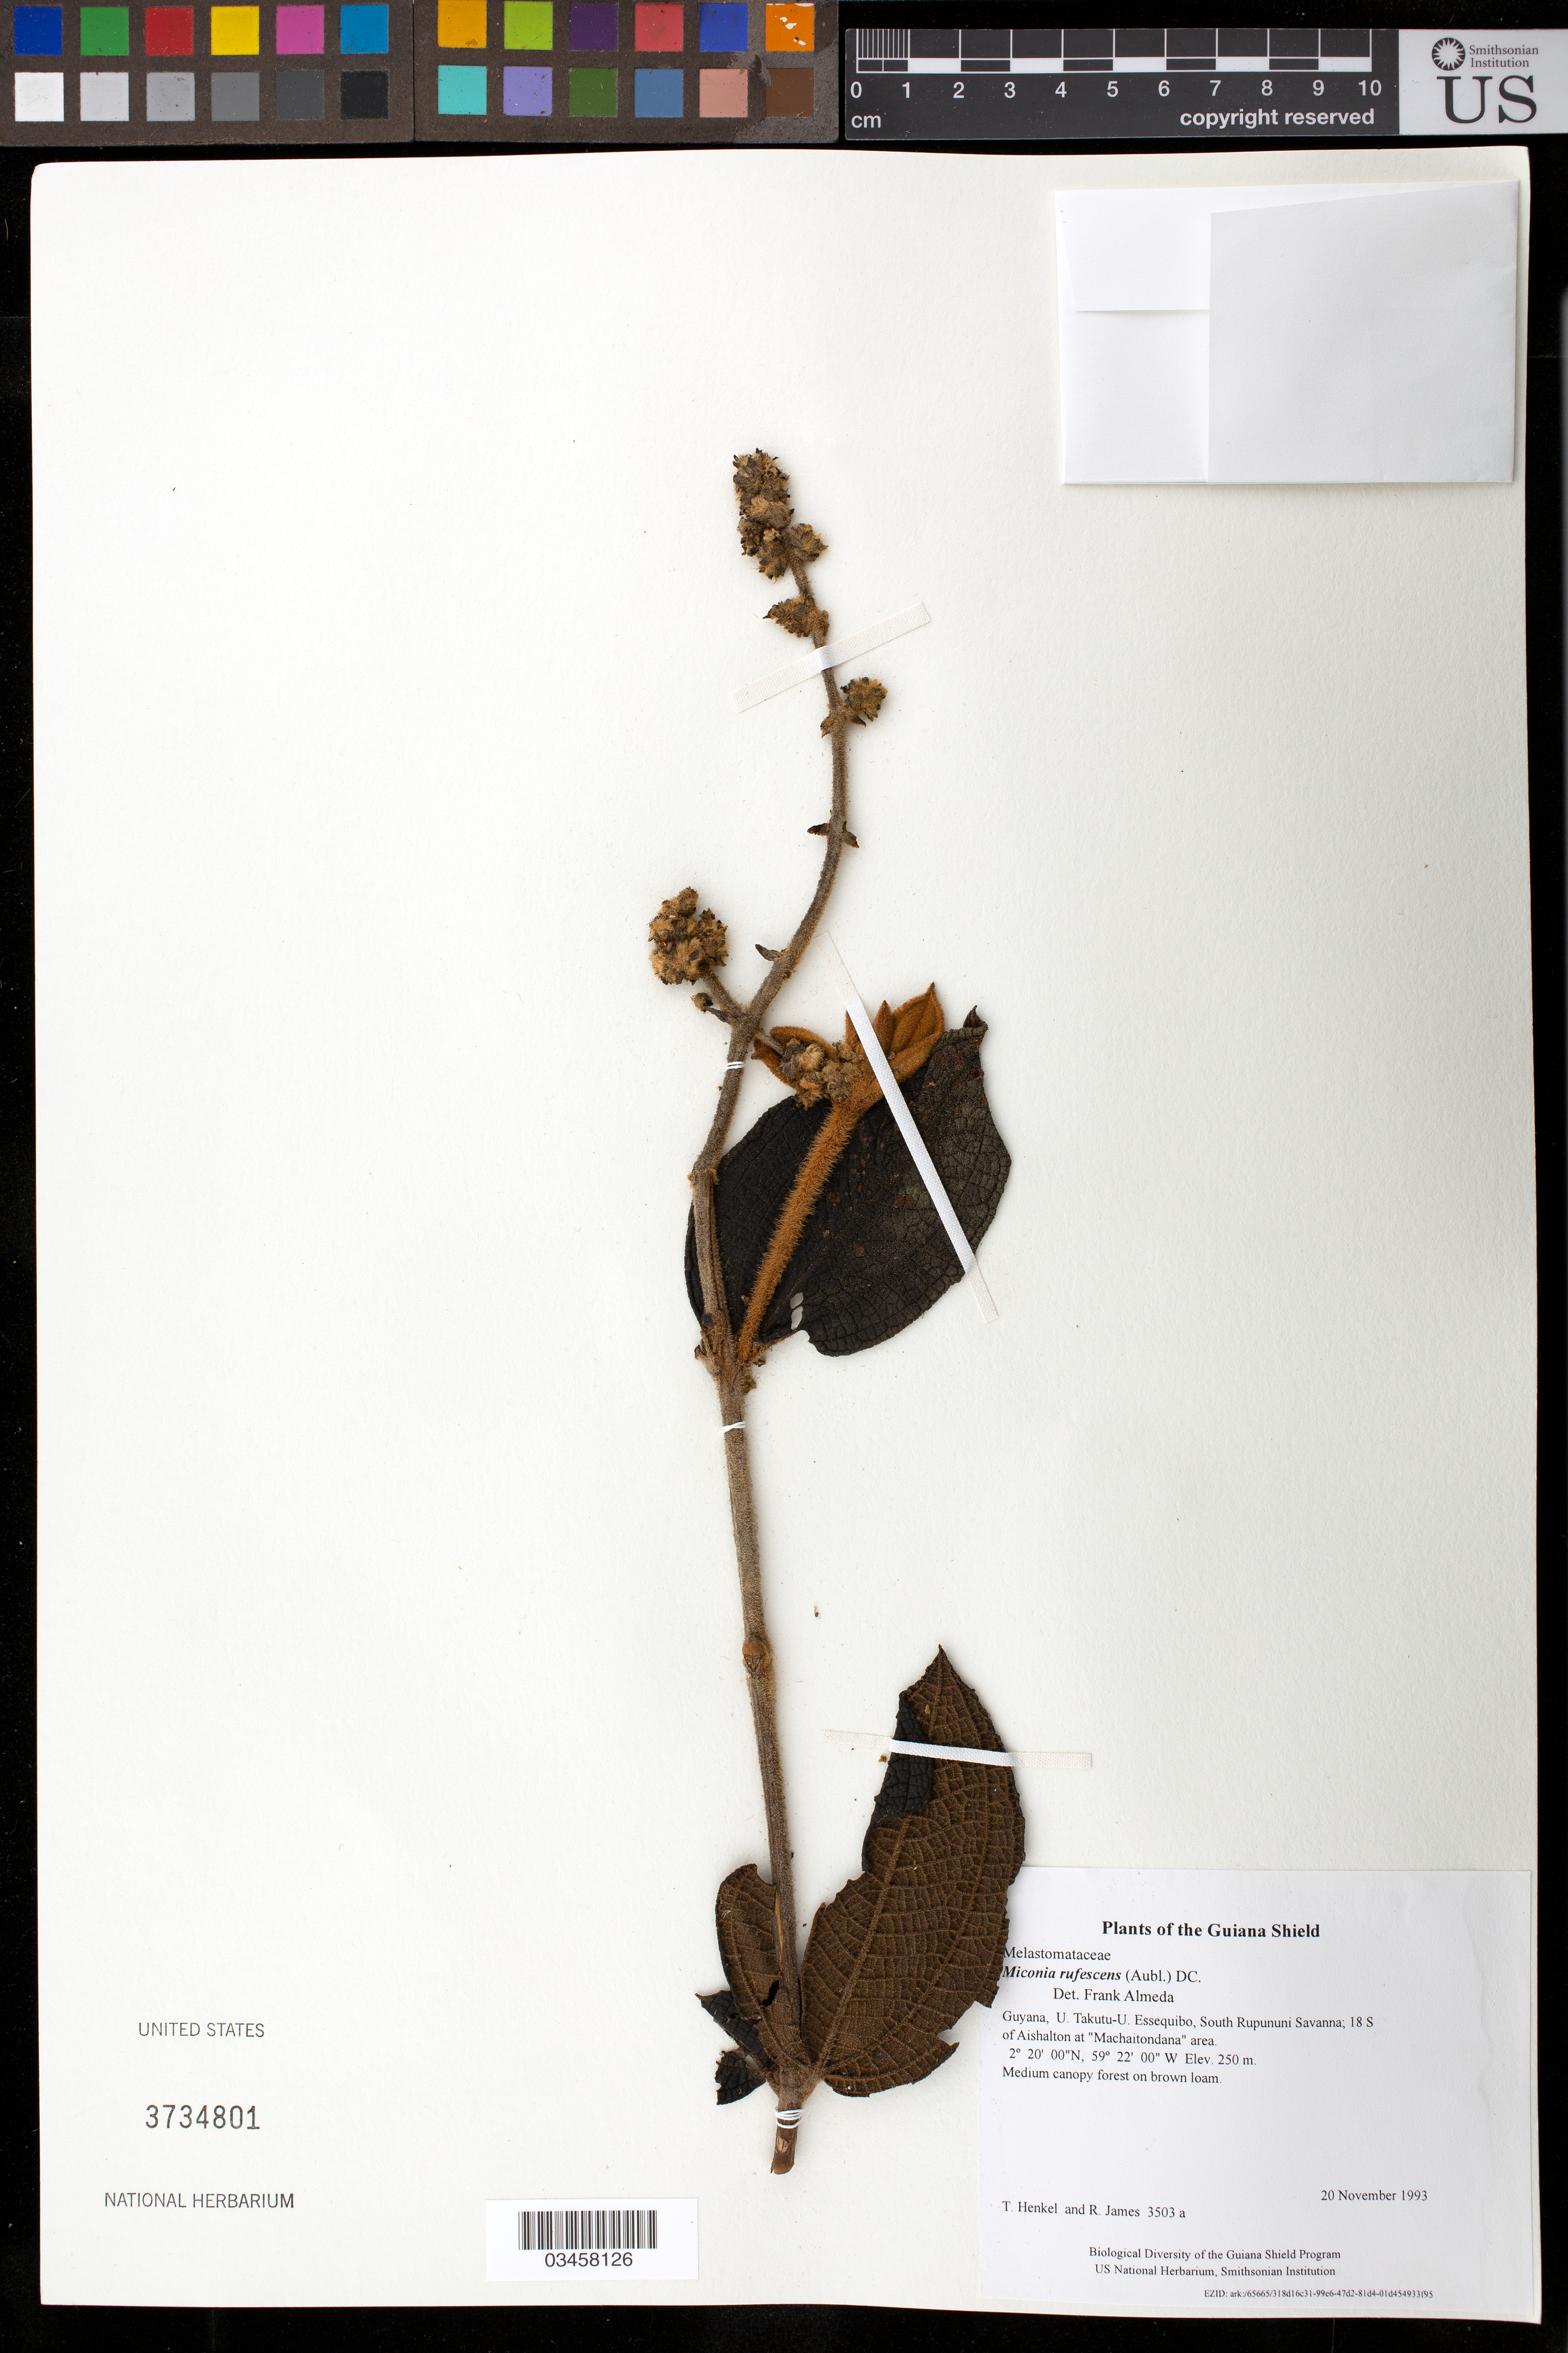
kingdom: Plantae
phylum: Tracheophyta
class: Magnoliopsida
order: Myrtales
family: Melastomataceae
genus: Miconia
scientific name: Miconia rufescens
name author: (Aubl.) DC.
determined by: Almeda, F.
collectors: T. Henkel & R. James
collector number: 3503 a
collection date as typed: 20 November 1993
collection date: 1993-11-20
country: Guyana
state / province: U. Takutu-U. Essequibo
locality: South Rupununi Savanna; 18 S of Aishalton at "Machaitondana" area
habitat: Medium canopy forest on brown loam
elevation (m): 250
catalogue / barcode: US 3734801